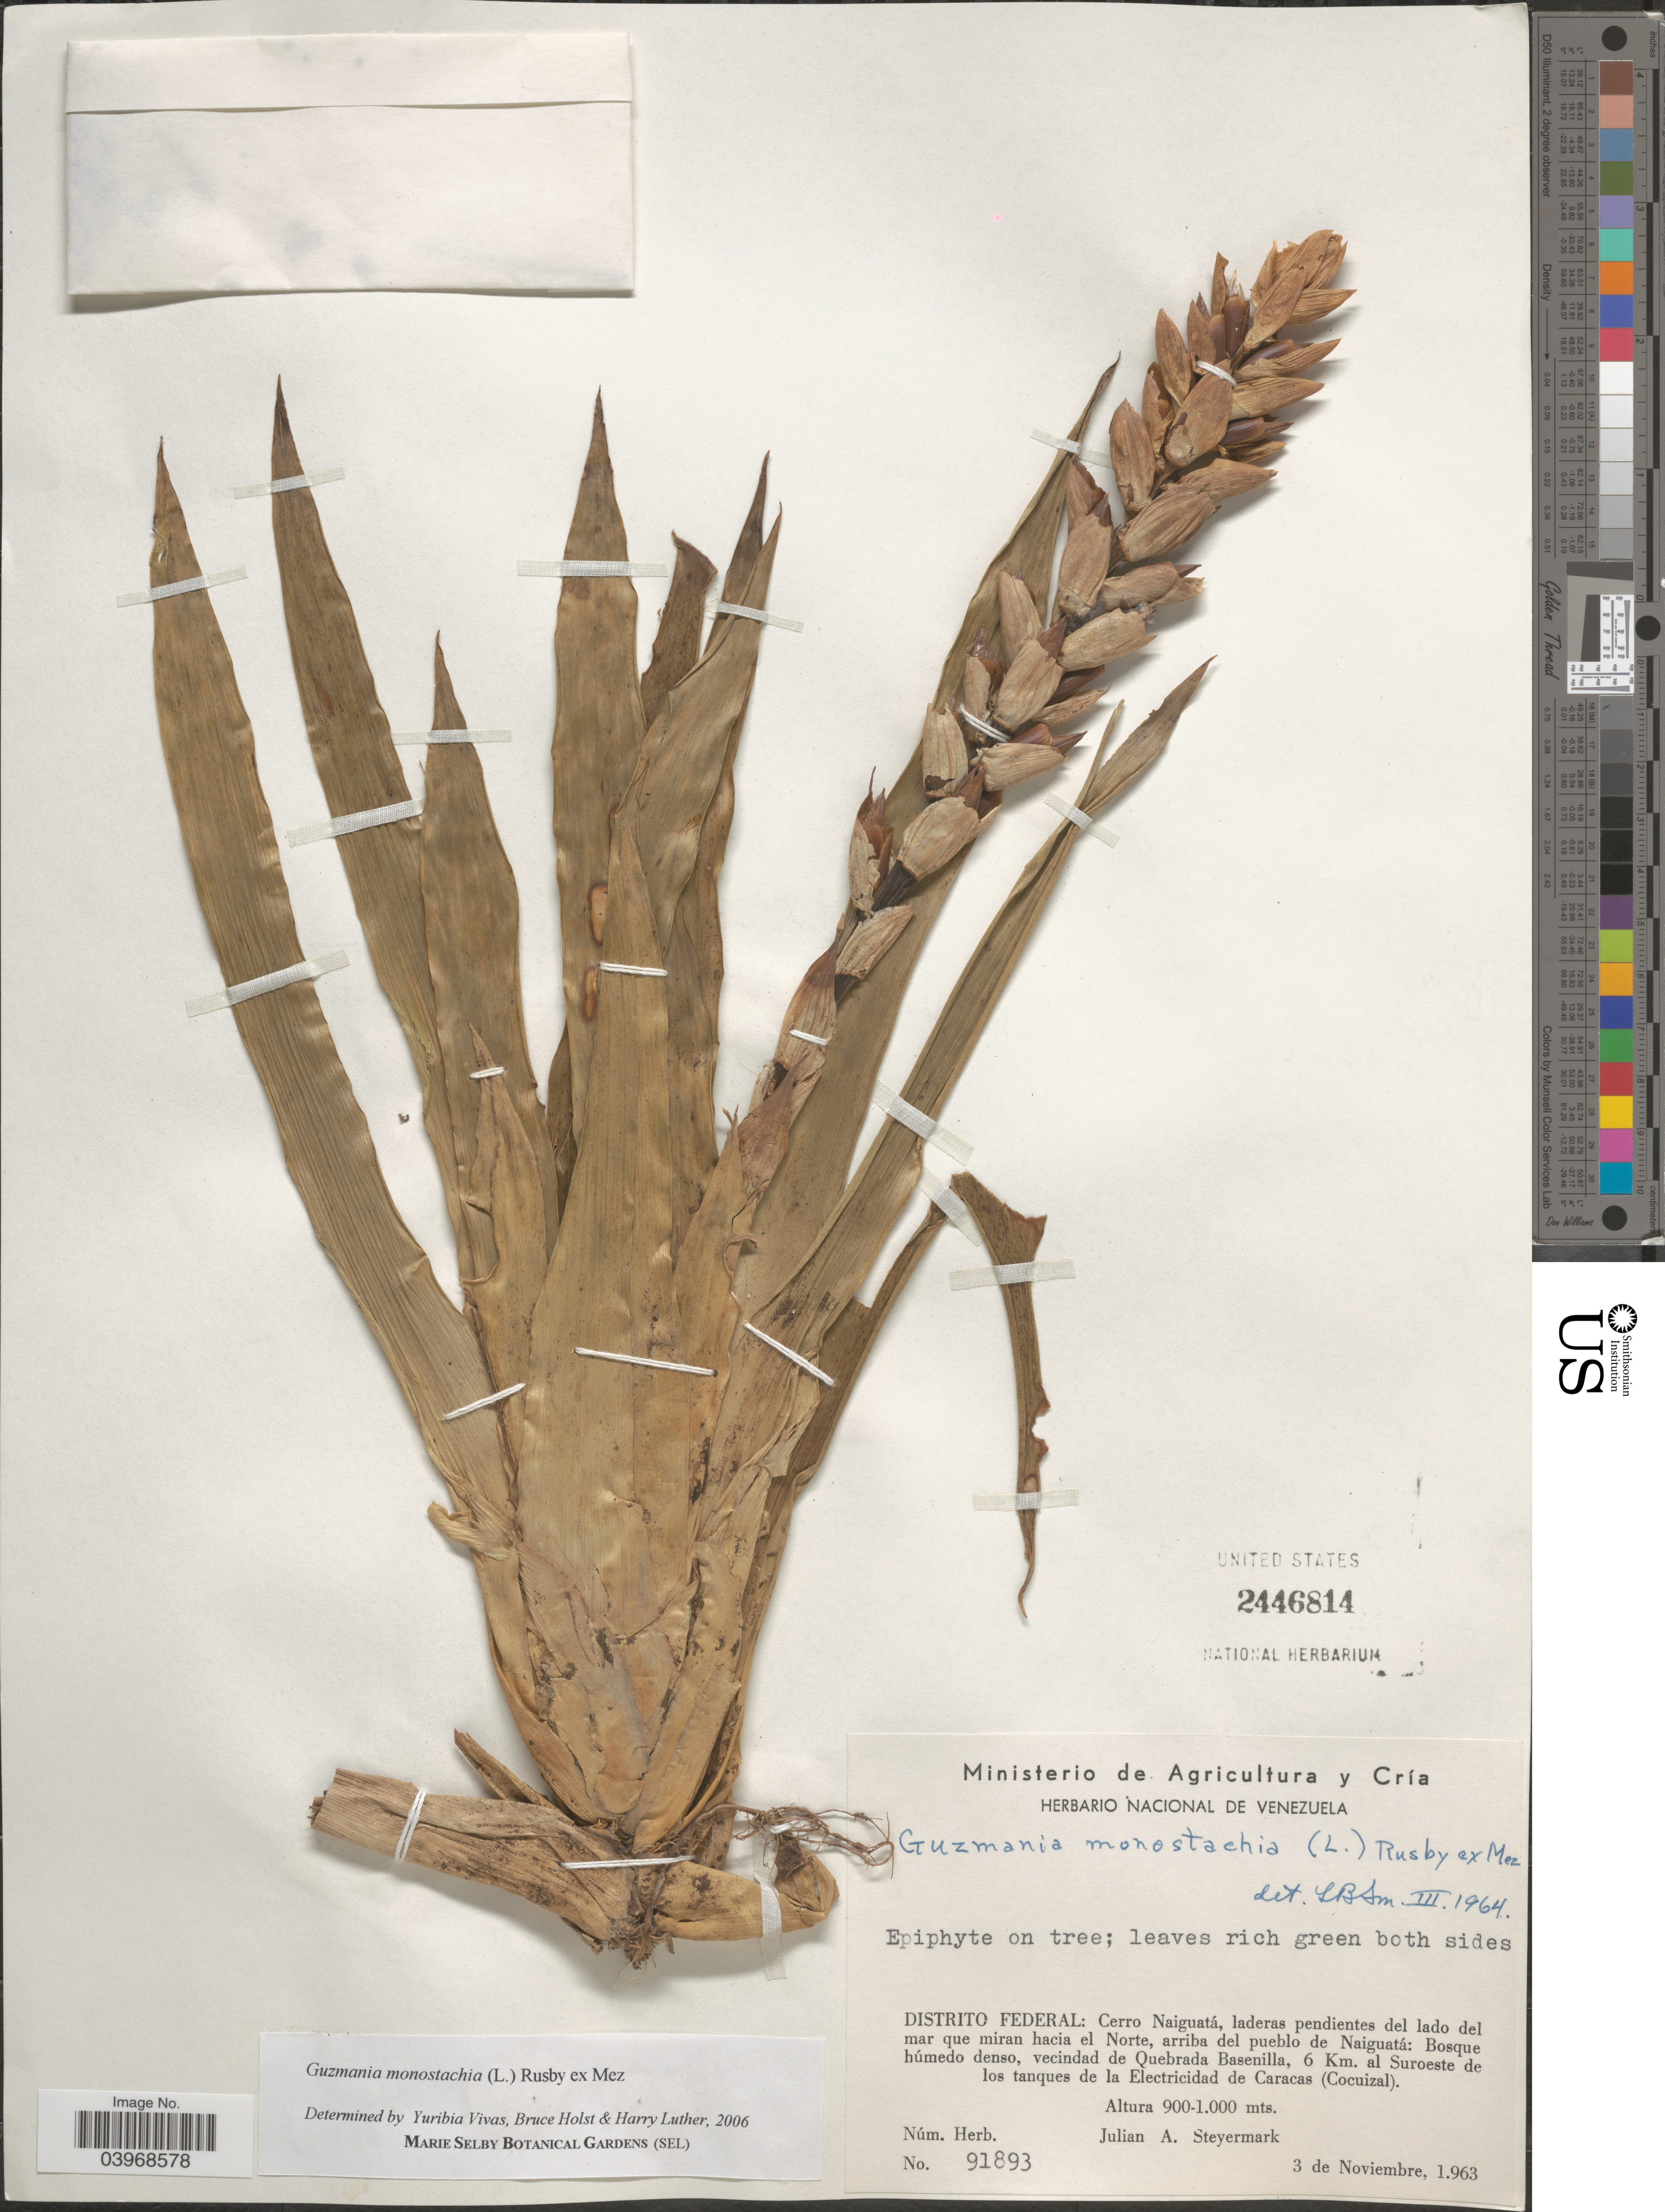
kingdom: Plantae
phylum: Tracheophyta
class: Liliopsida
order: Poales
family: Bromeliaceae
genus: Guzmania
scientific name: Guzmania monostachia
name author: (L.) Rusby ex Mez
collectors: J. Steyermark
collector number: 91893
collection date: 1963-11-03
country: Venezuela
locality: Distrito Federal: Cerro Naiguatá, laderas pendientes del lado del mar que miran hacia el Norte, arriba del pueblo de Naiguatá: Bosque húmedo denso, vecindad de Quebrada Basenilla, 6 Km. al Suroeste de los tanques de la Electricidad de Caracas (Cocuizal).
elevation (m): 900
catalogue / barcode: US 2446814